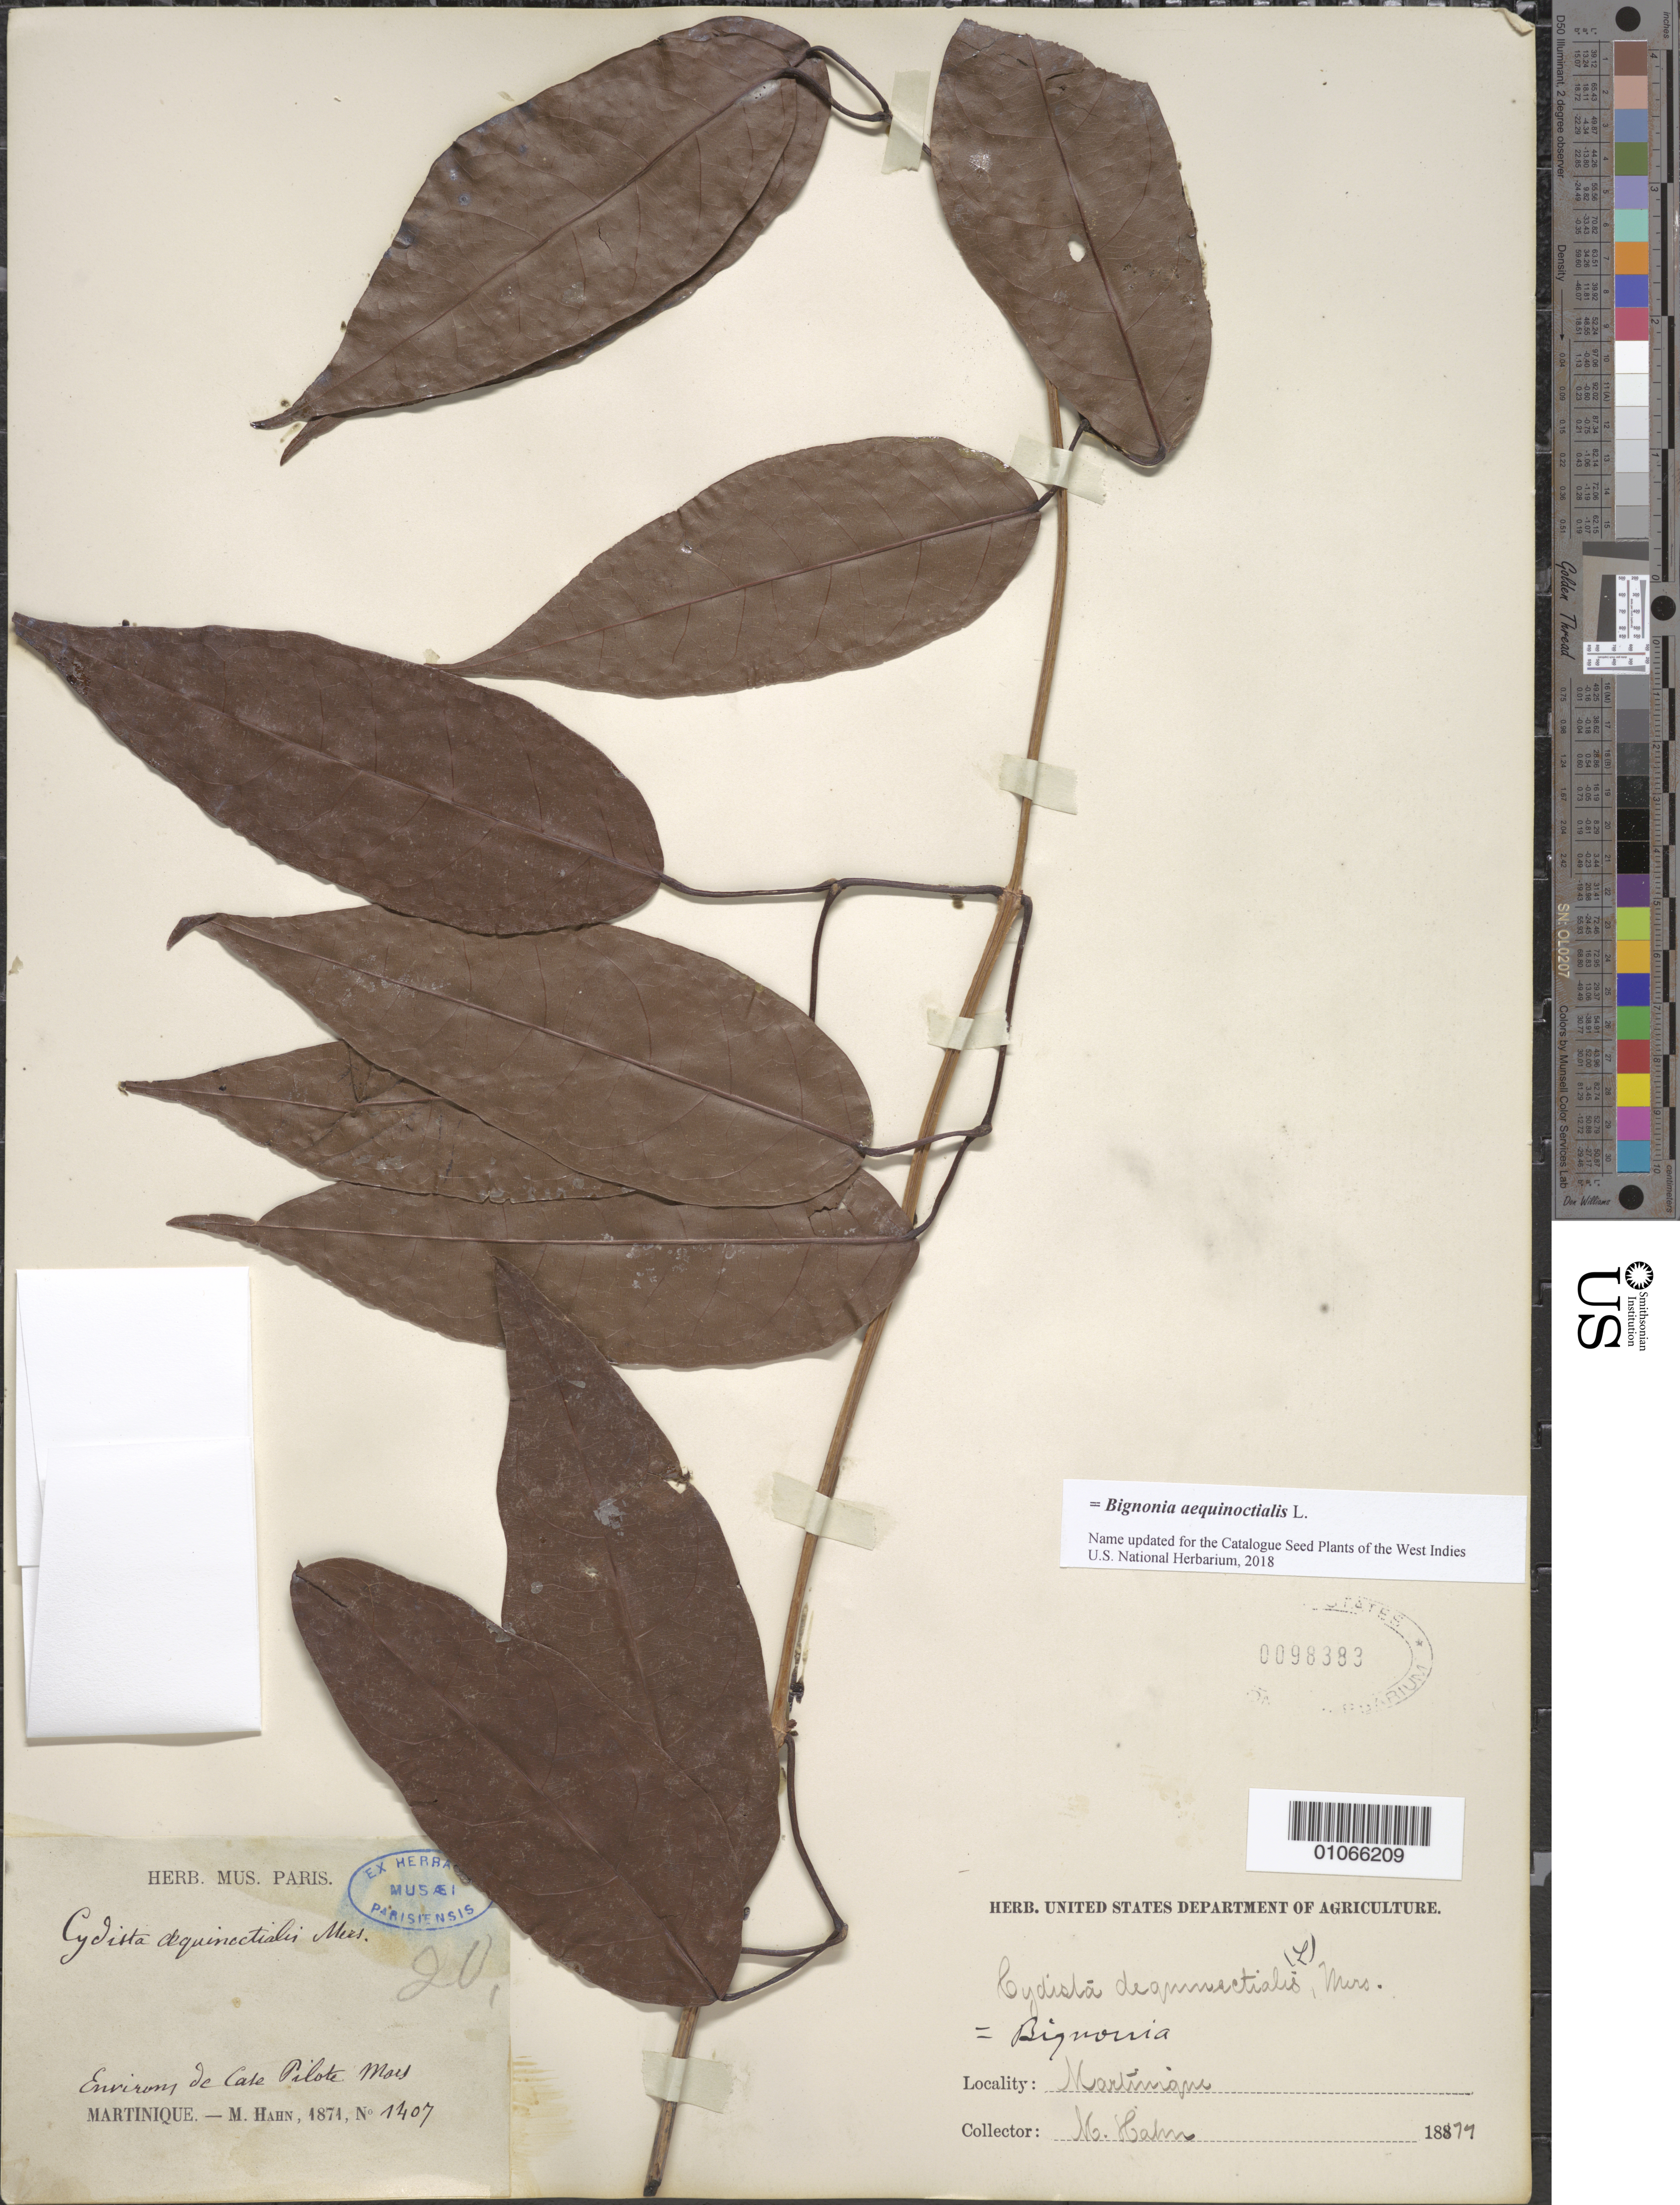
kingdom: Plantae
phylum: Tracheophyta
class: Magnoliopsida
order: Lamiales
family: Bignoniaceae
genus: Bignonia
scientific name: Bignonia aequinoctialis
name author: L.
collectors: M. Hahn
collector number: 1407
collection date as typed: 01 Jan 1874 to 31 Dec 1874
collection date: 1874-01-01/1874-12-31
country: Martinique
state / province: Saint-Pierre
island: Martinique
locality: Case-Pilote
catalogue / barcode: US 98383